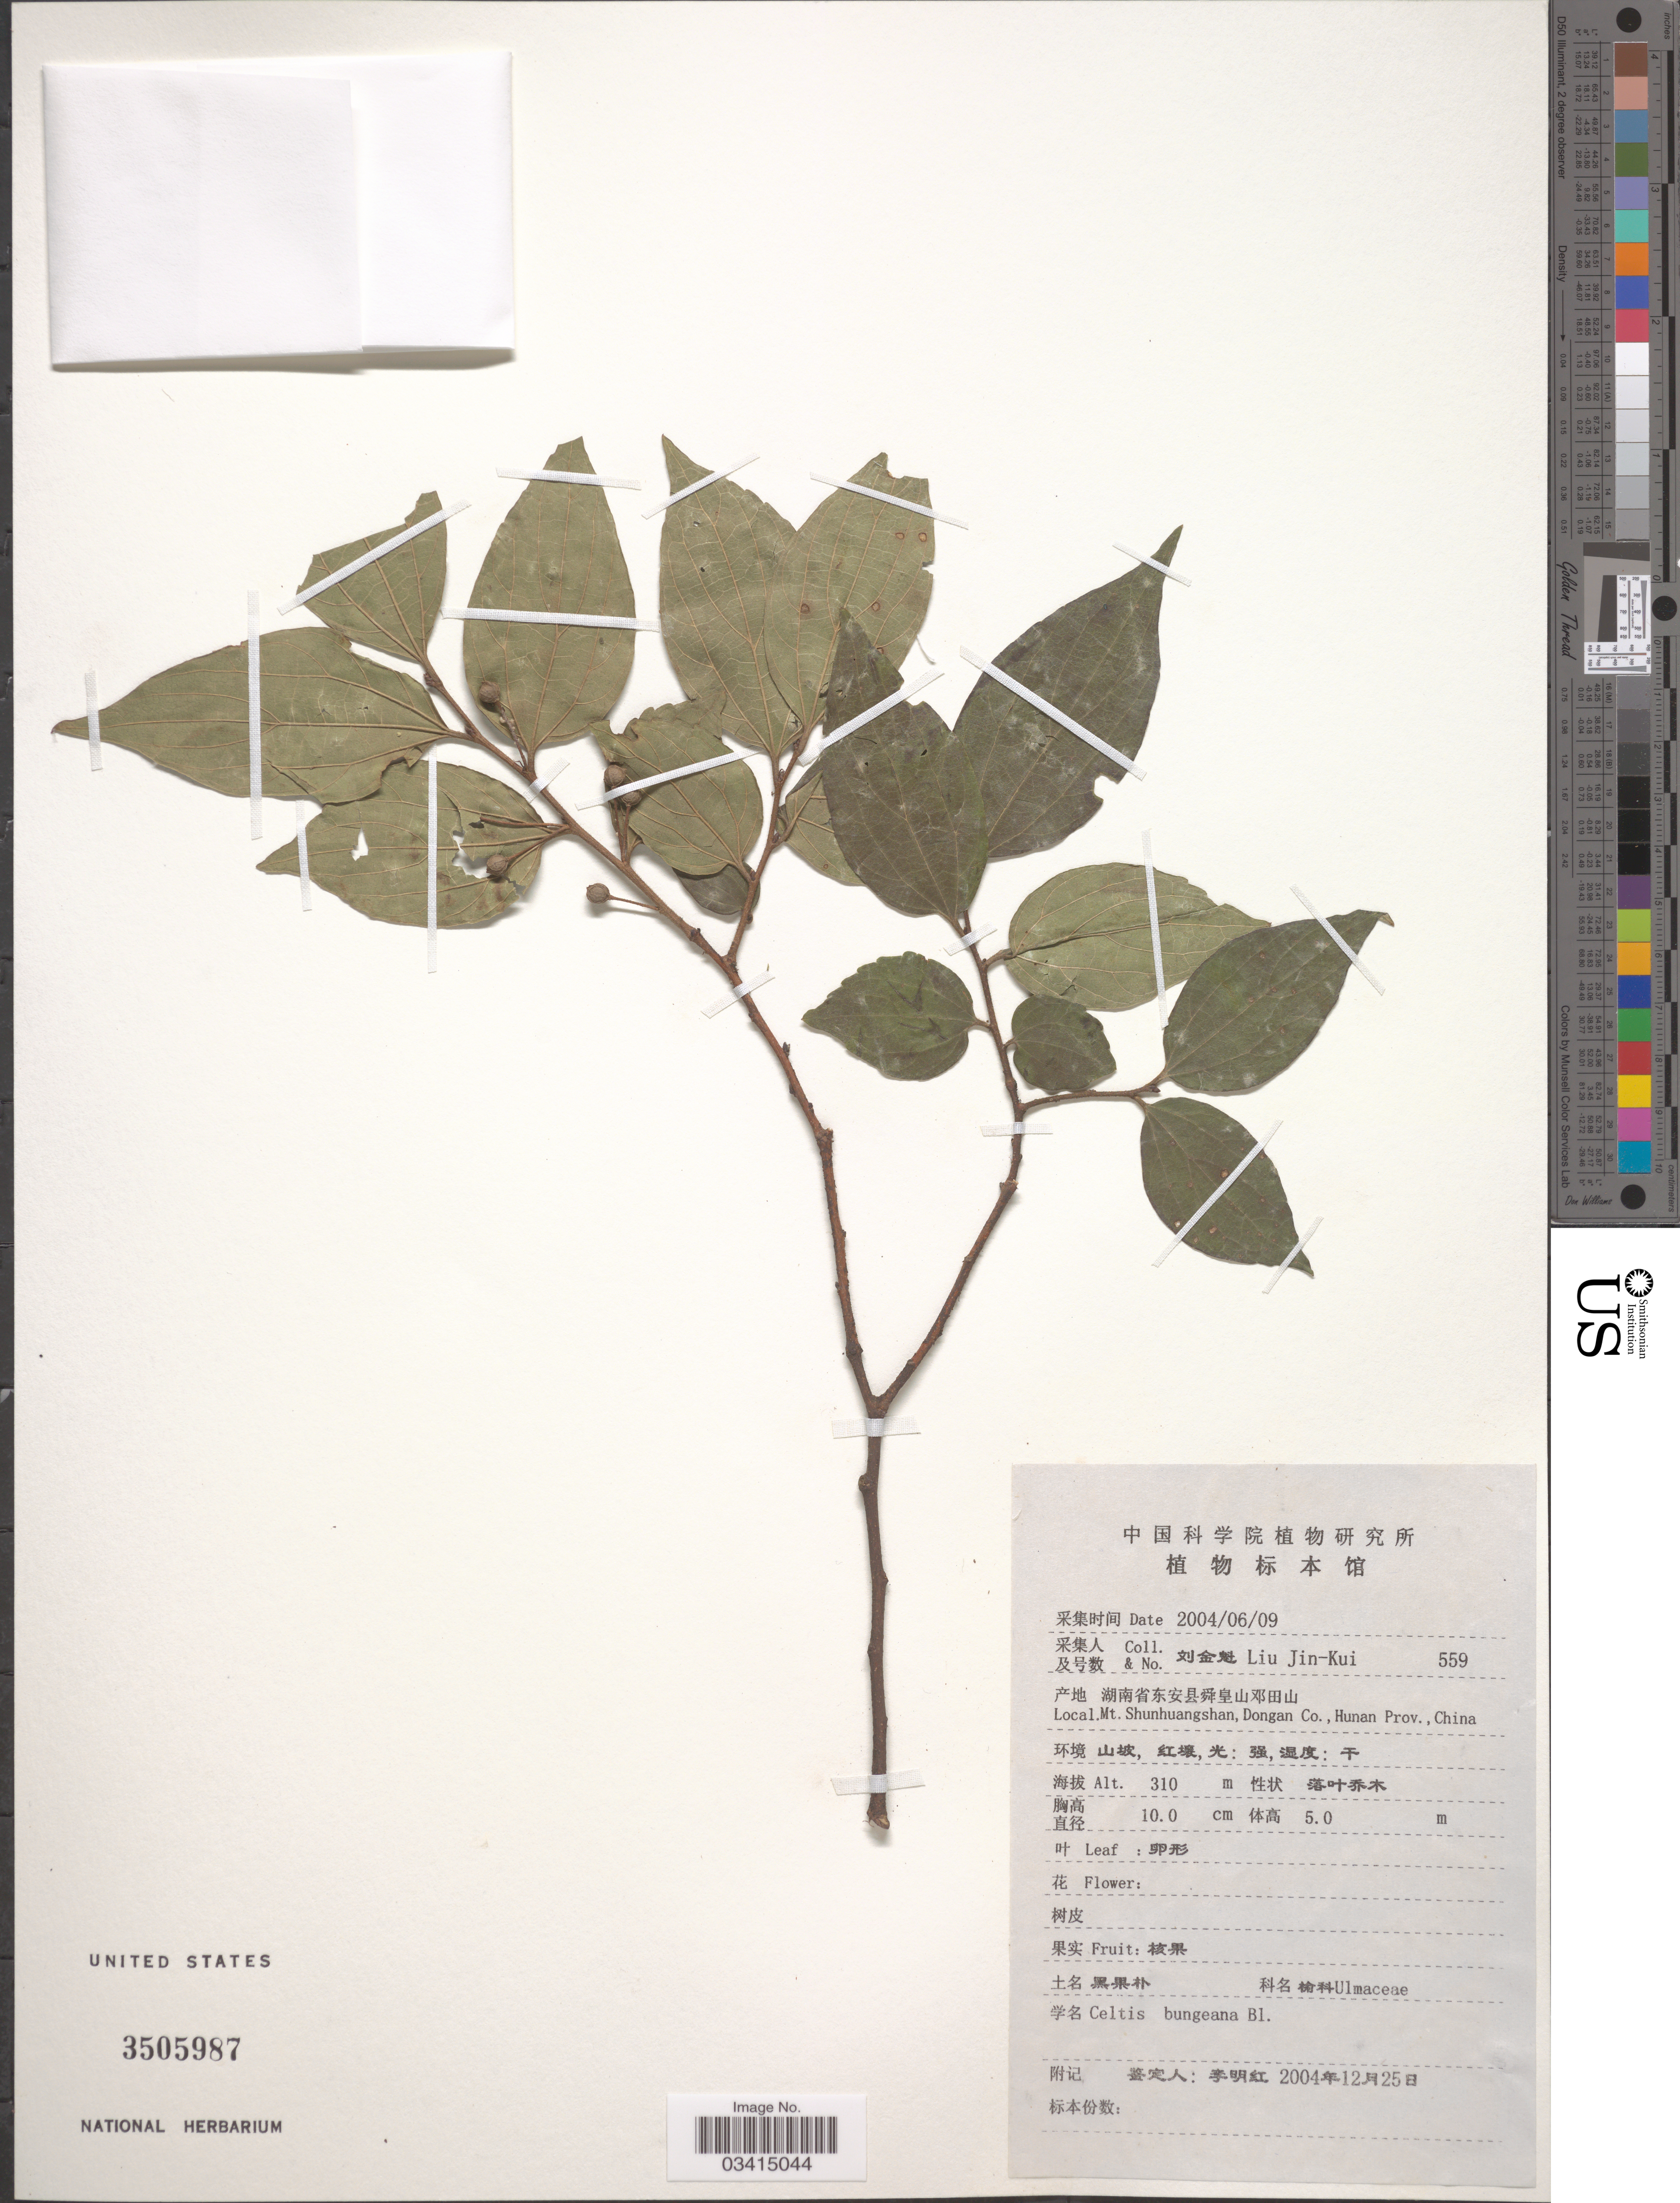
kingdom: Plantae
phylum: Tracheophyta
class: Magnoliopsida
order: Rosales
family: Cannabaceae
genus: Celtis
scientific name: Celtis bungeana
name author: Blume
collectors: Liu Jin-Kui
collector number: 559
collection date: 2004-06-09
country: China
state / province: Hunan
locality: Mt. Shunhuangshan, Dongan Co.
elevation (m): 310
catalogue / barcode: US 3505987